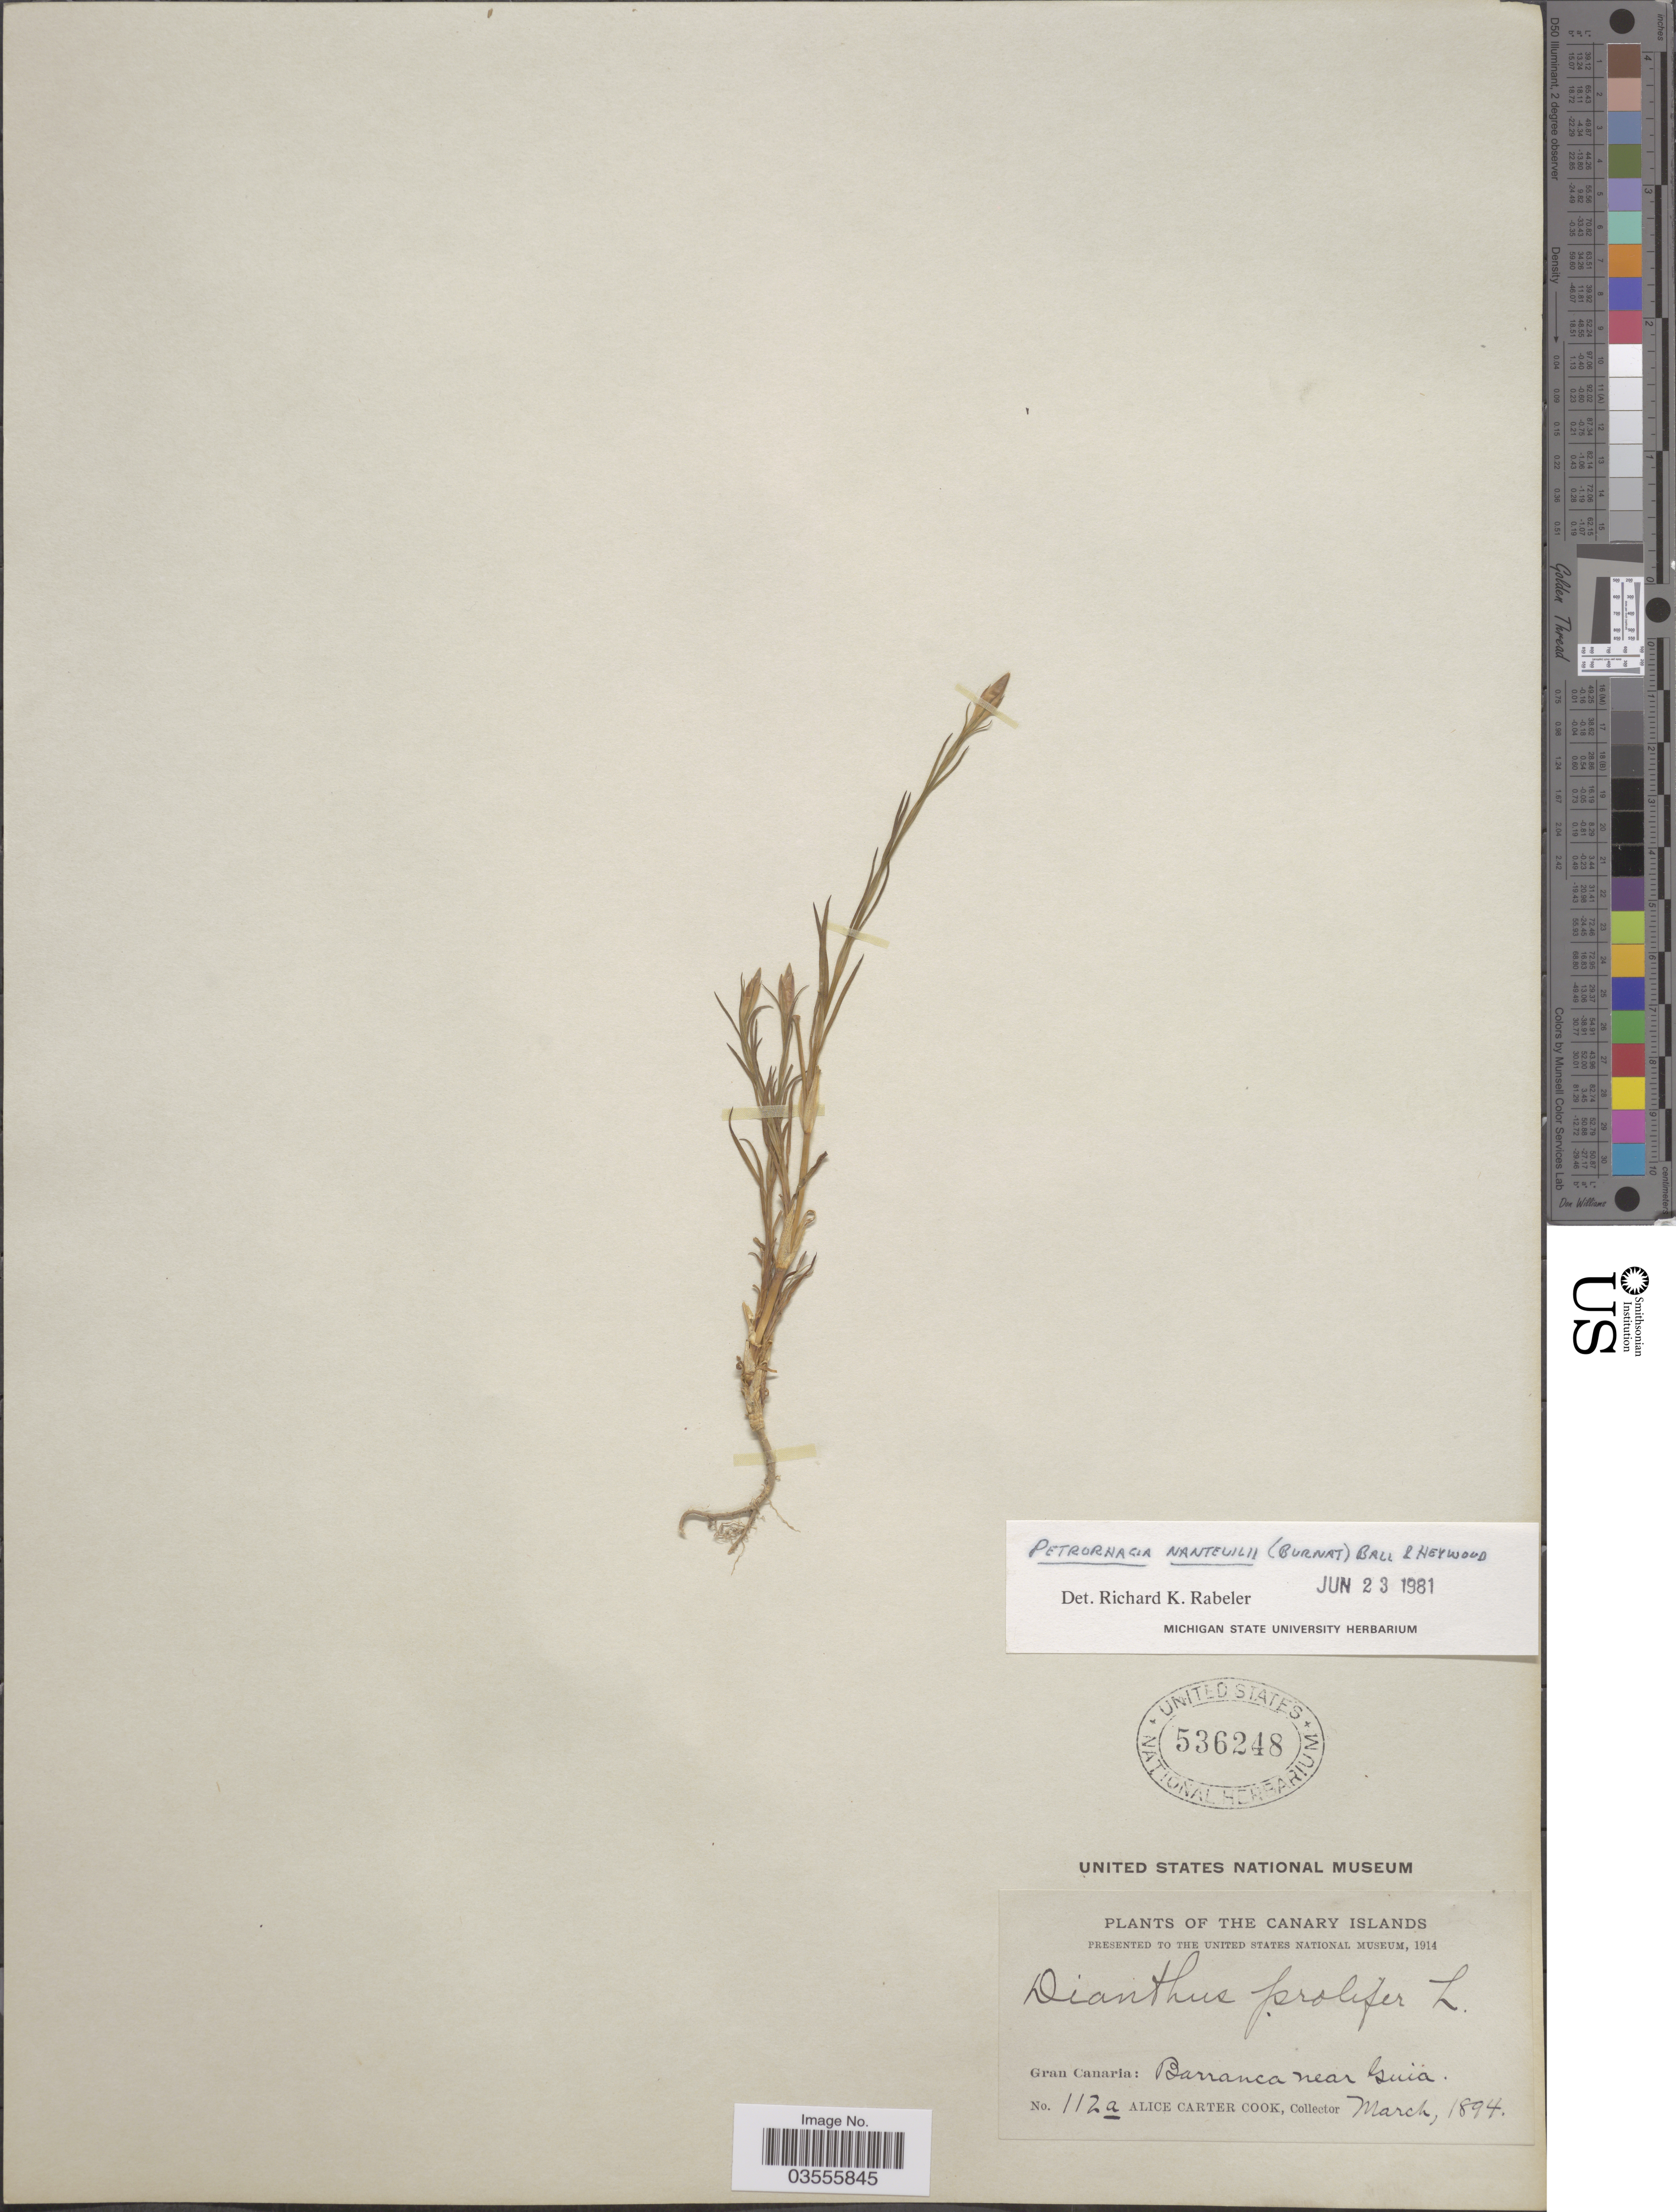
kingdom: Plantae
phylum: Tracheophyta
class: Magnoliopsida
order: Caryophyllales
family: Caryophyllaceae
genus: Petrorhagia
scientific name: Petrorhagia nanteuilii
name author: (Burnat) P.W. Ball & Heywood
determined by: Rabeler, P. K.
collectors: Alice C. Cook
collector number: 112a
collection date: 1894-03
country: Spain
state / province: Canarias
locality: The Canary Islands. Gran Canaria: Barranca near Guïa.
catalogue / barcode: US 536248